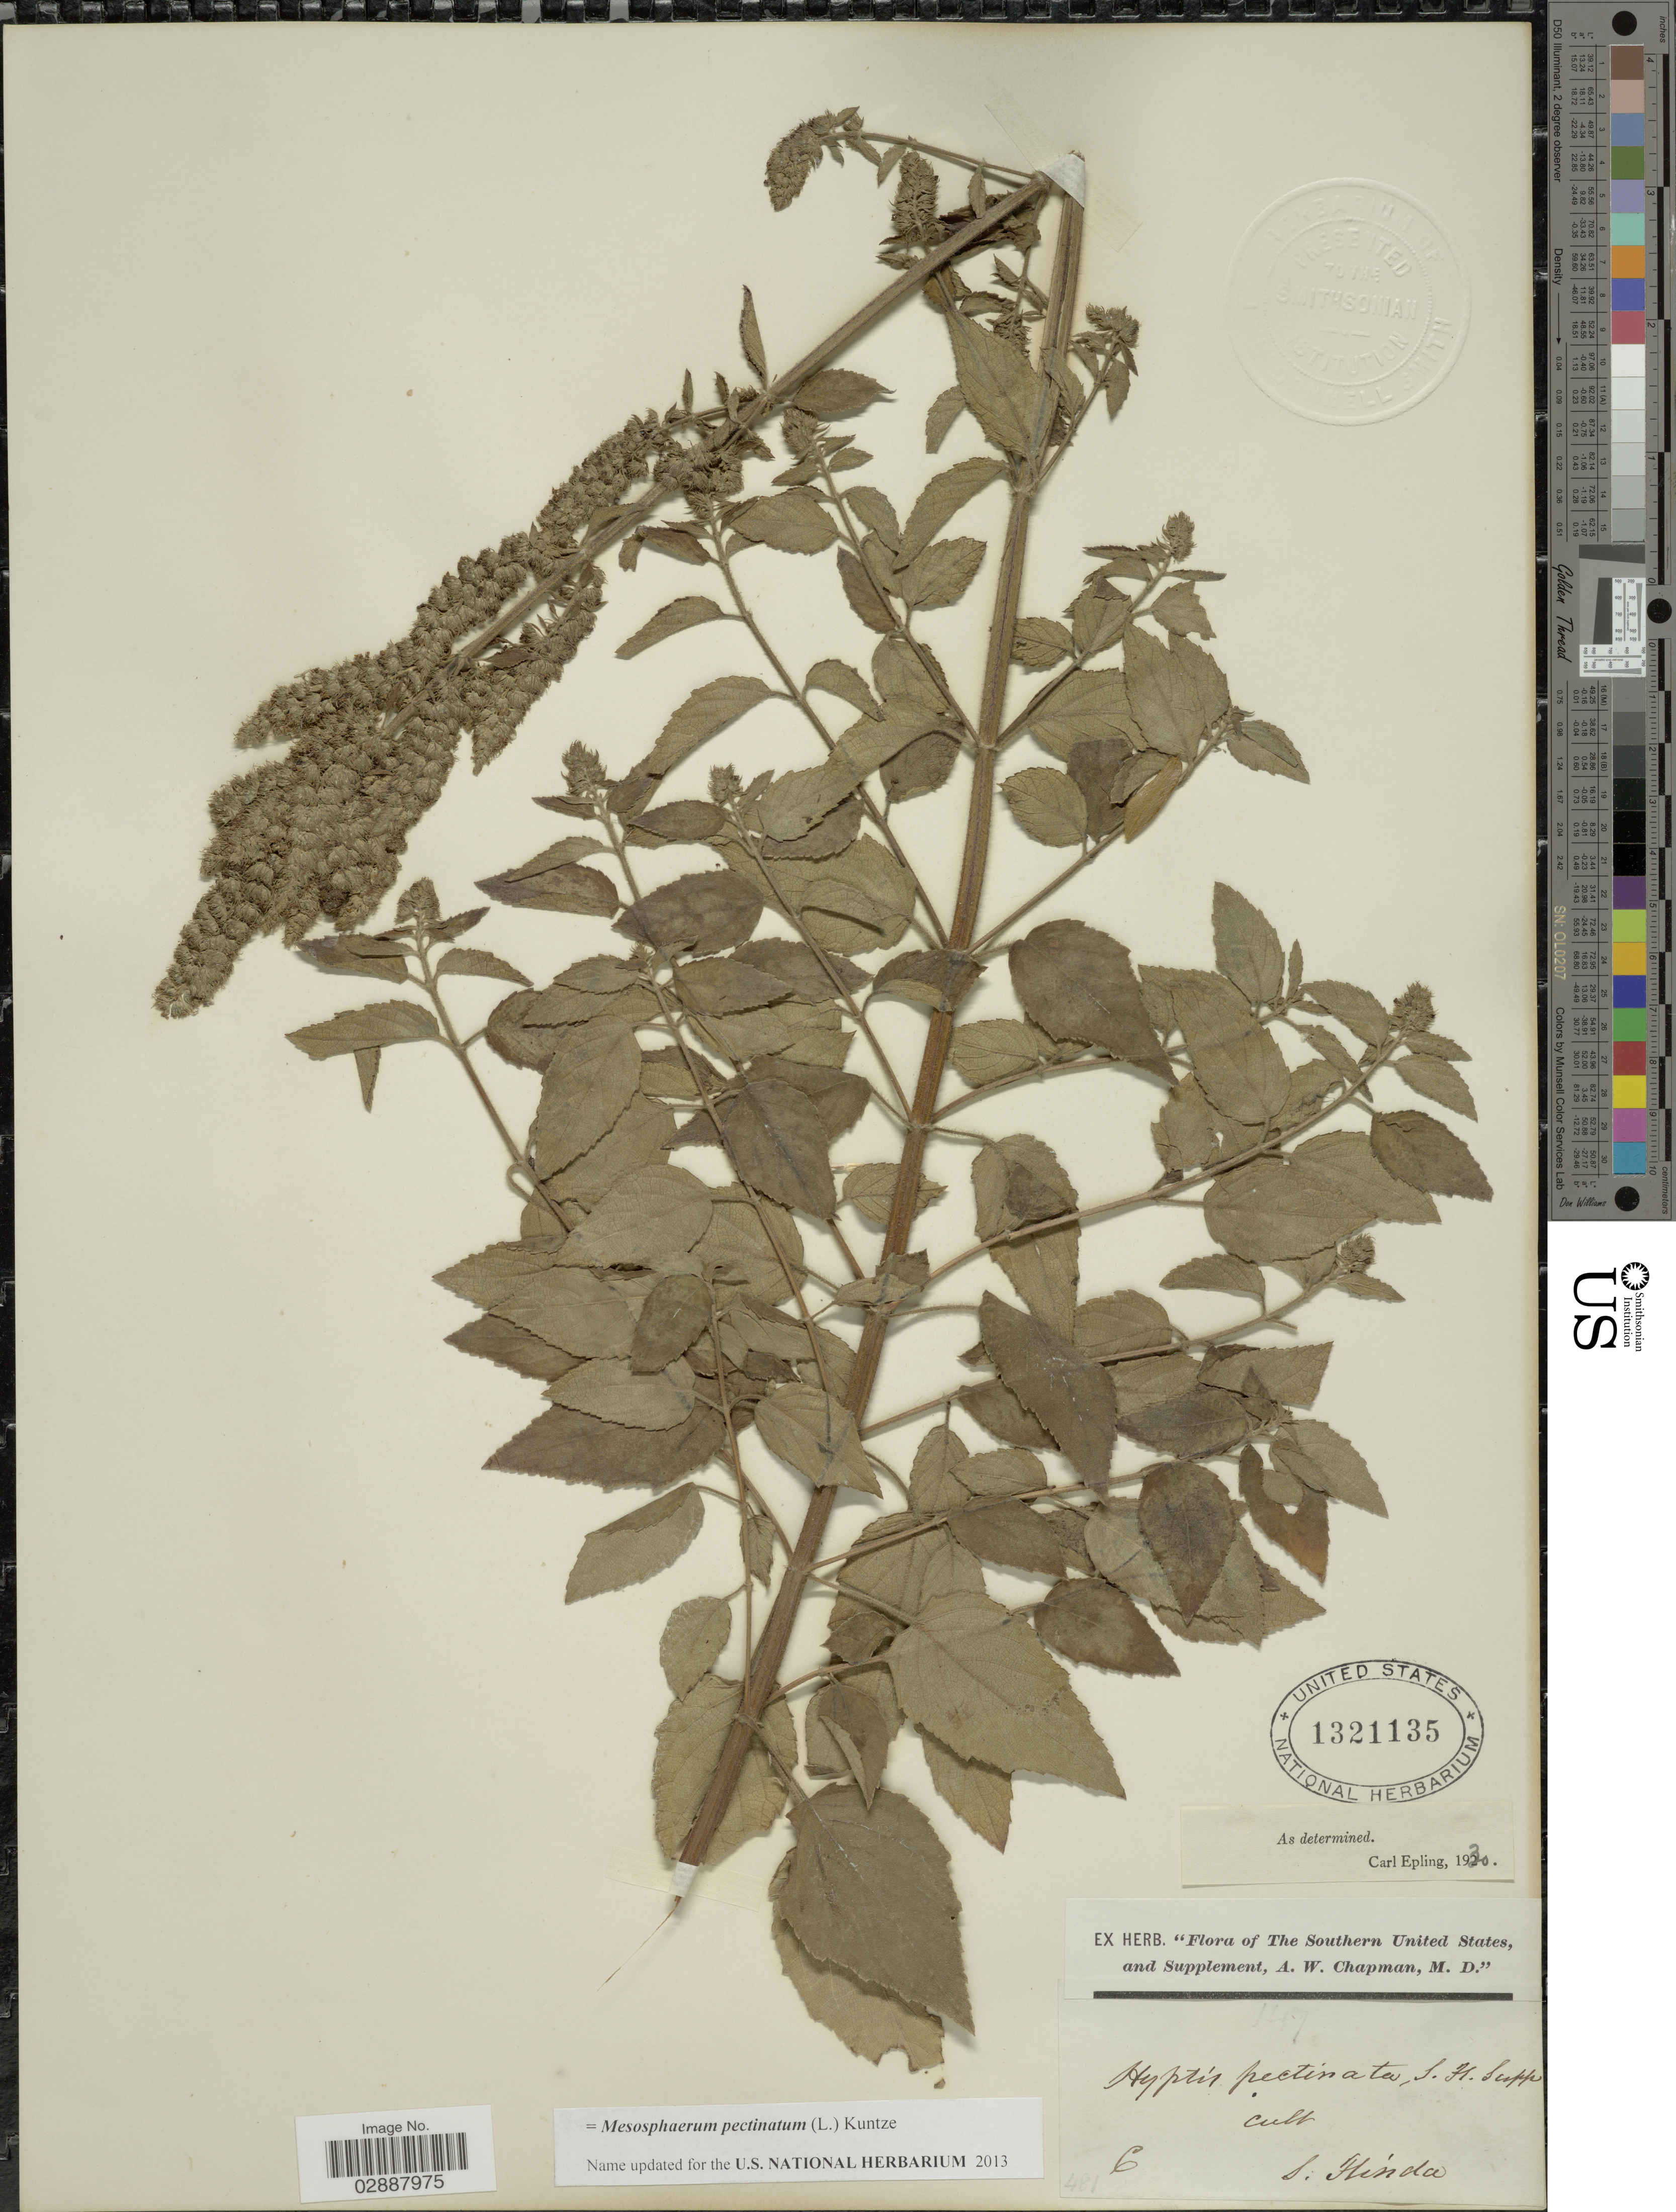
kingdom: Plantae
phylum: Tracheophyta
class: Magnoliopsida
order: Lamiales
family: Lamiaceae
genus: Mesosphaerum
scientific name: Mesosphaerum pectinatum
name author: (L.) Kuntze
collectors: A. W. Chapman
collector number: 481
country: United States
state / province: Florida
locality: S. Florida.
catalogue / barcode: US 1321135